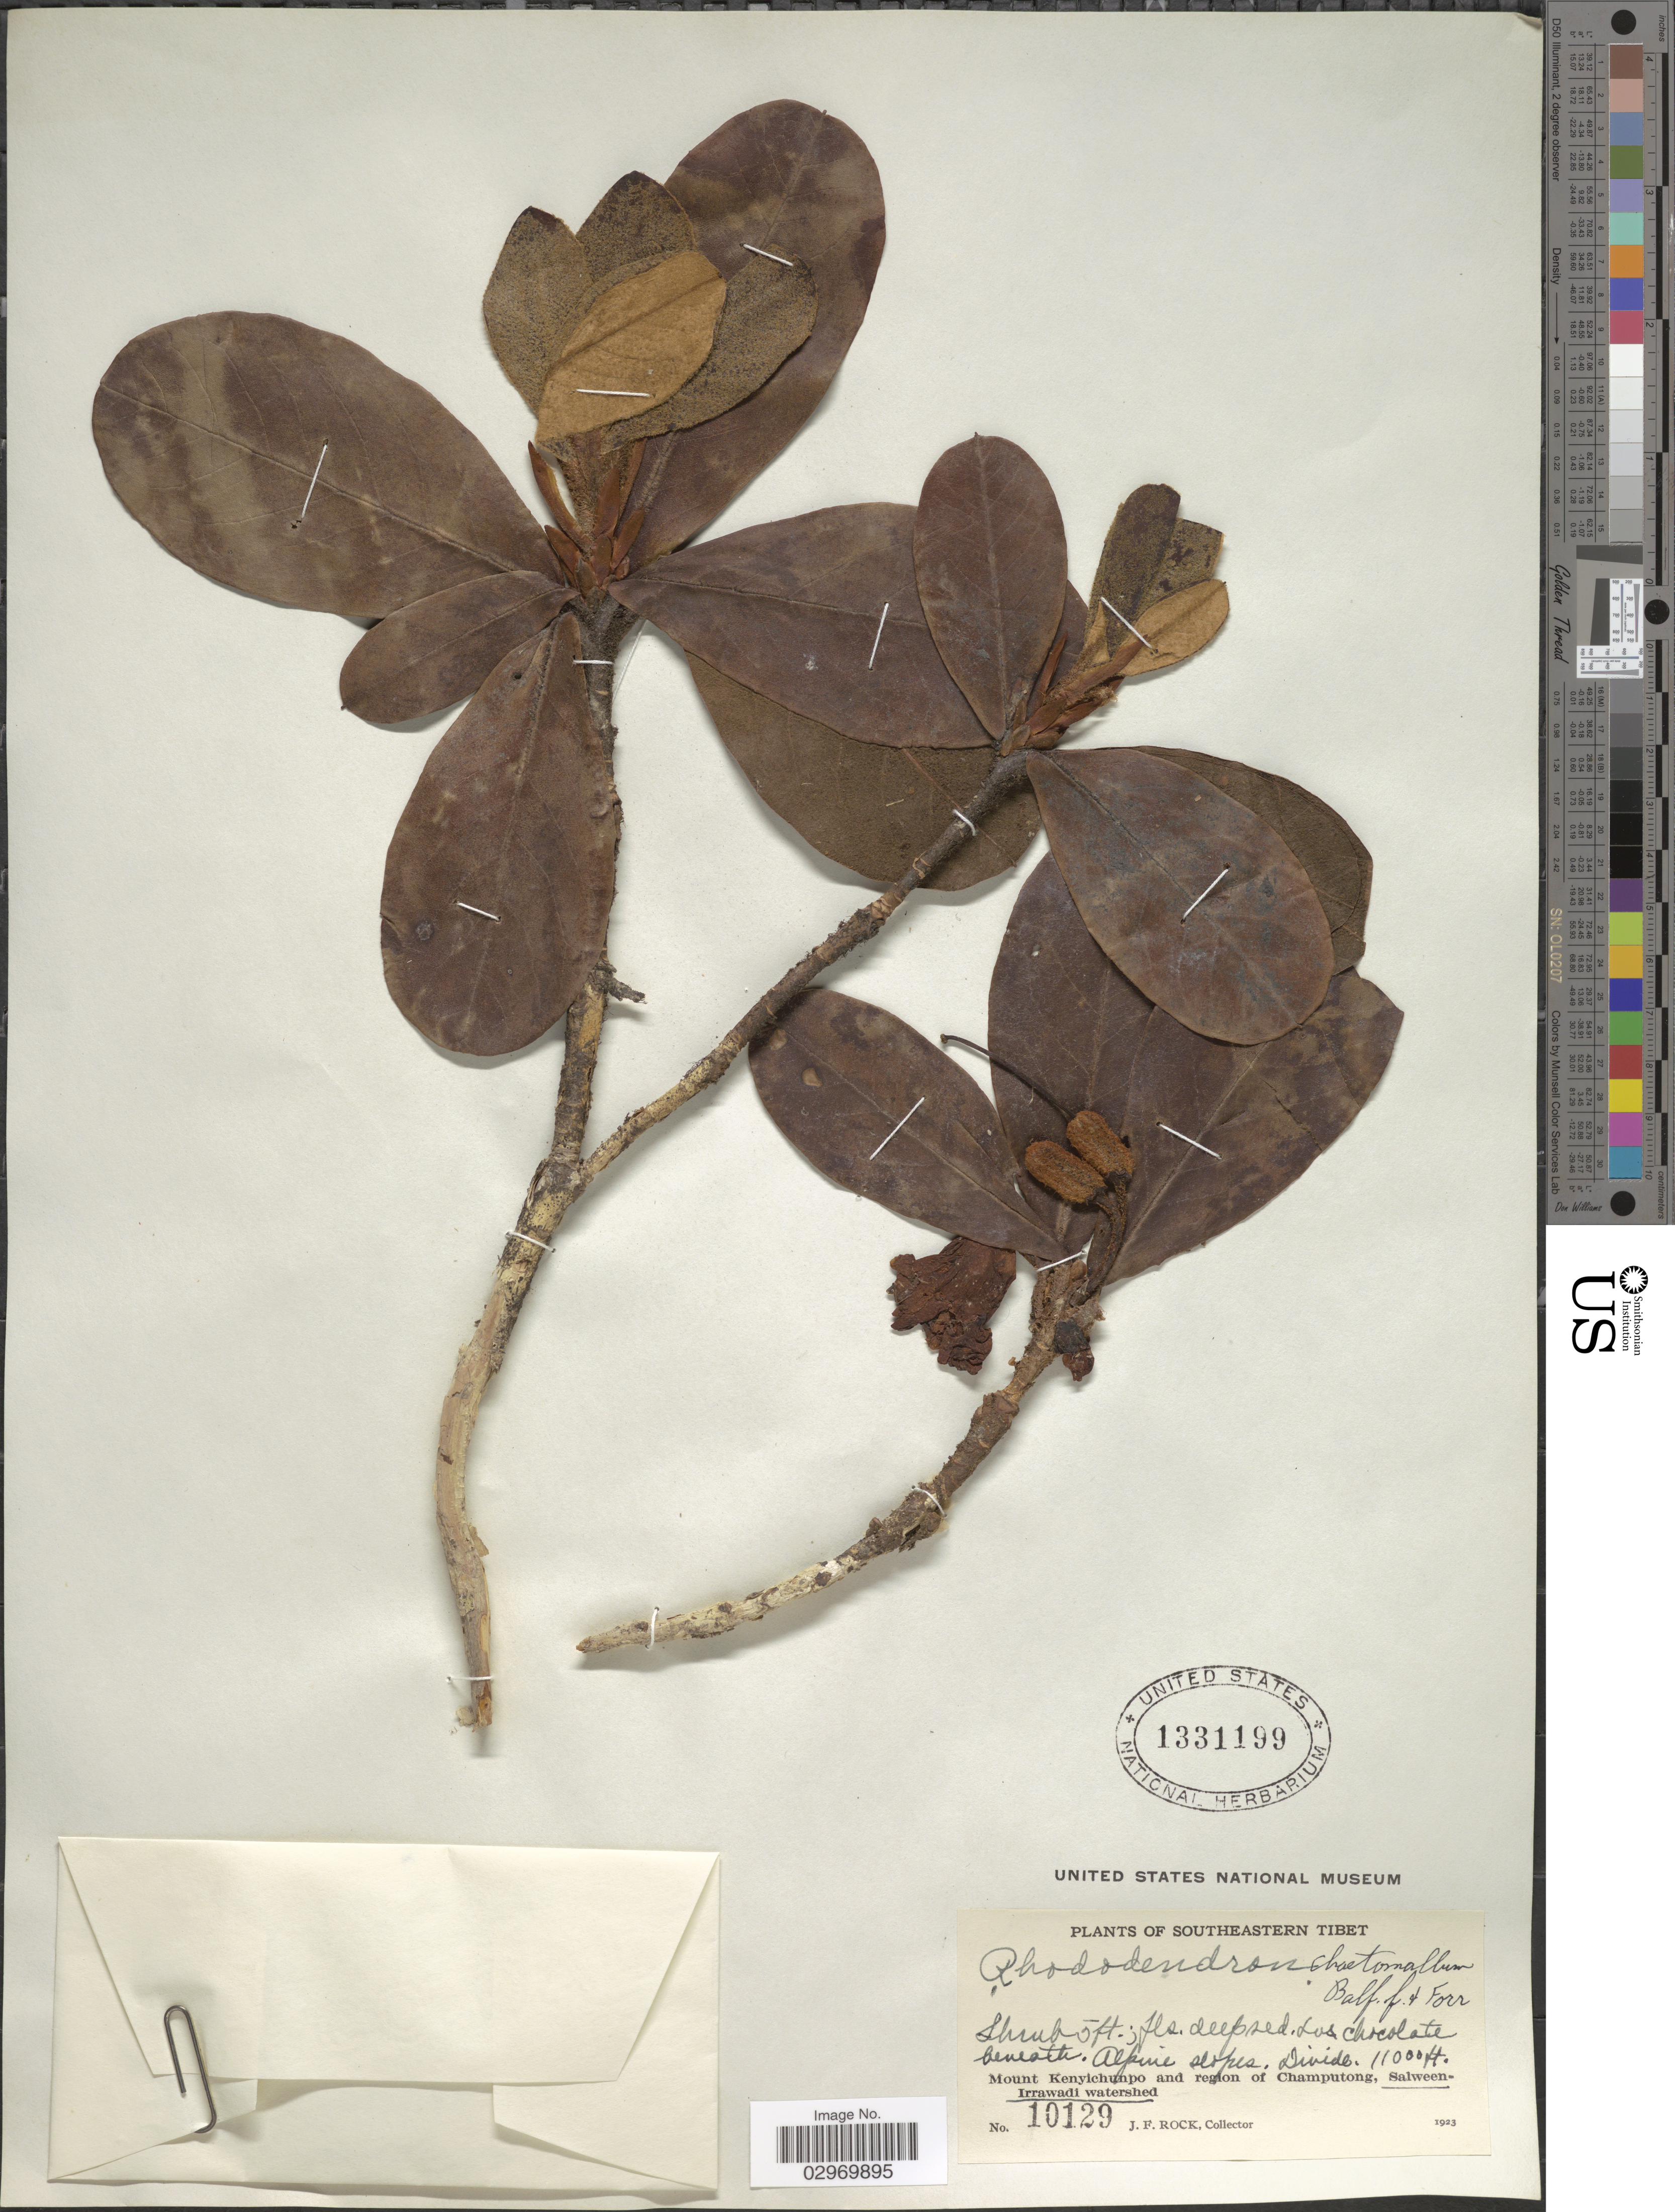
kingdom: Plantae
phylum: Tracheophyta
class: Magnoliopsida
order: Ericales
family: Ericaceae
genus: Rhododendron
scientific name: Rhododendron chaetomallum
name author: Balf. f. & Forrest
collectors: J. Rock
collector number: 10129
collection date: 1923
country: China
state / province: Xizang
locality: Southeastern Tibet, Mount Kenyichunpo and region of Champutong, Salween-Irrawadi watershed.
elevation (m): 3353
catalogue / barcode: US 1331199